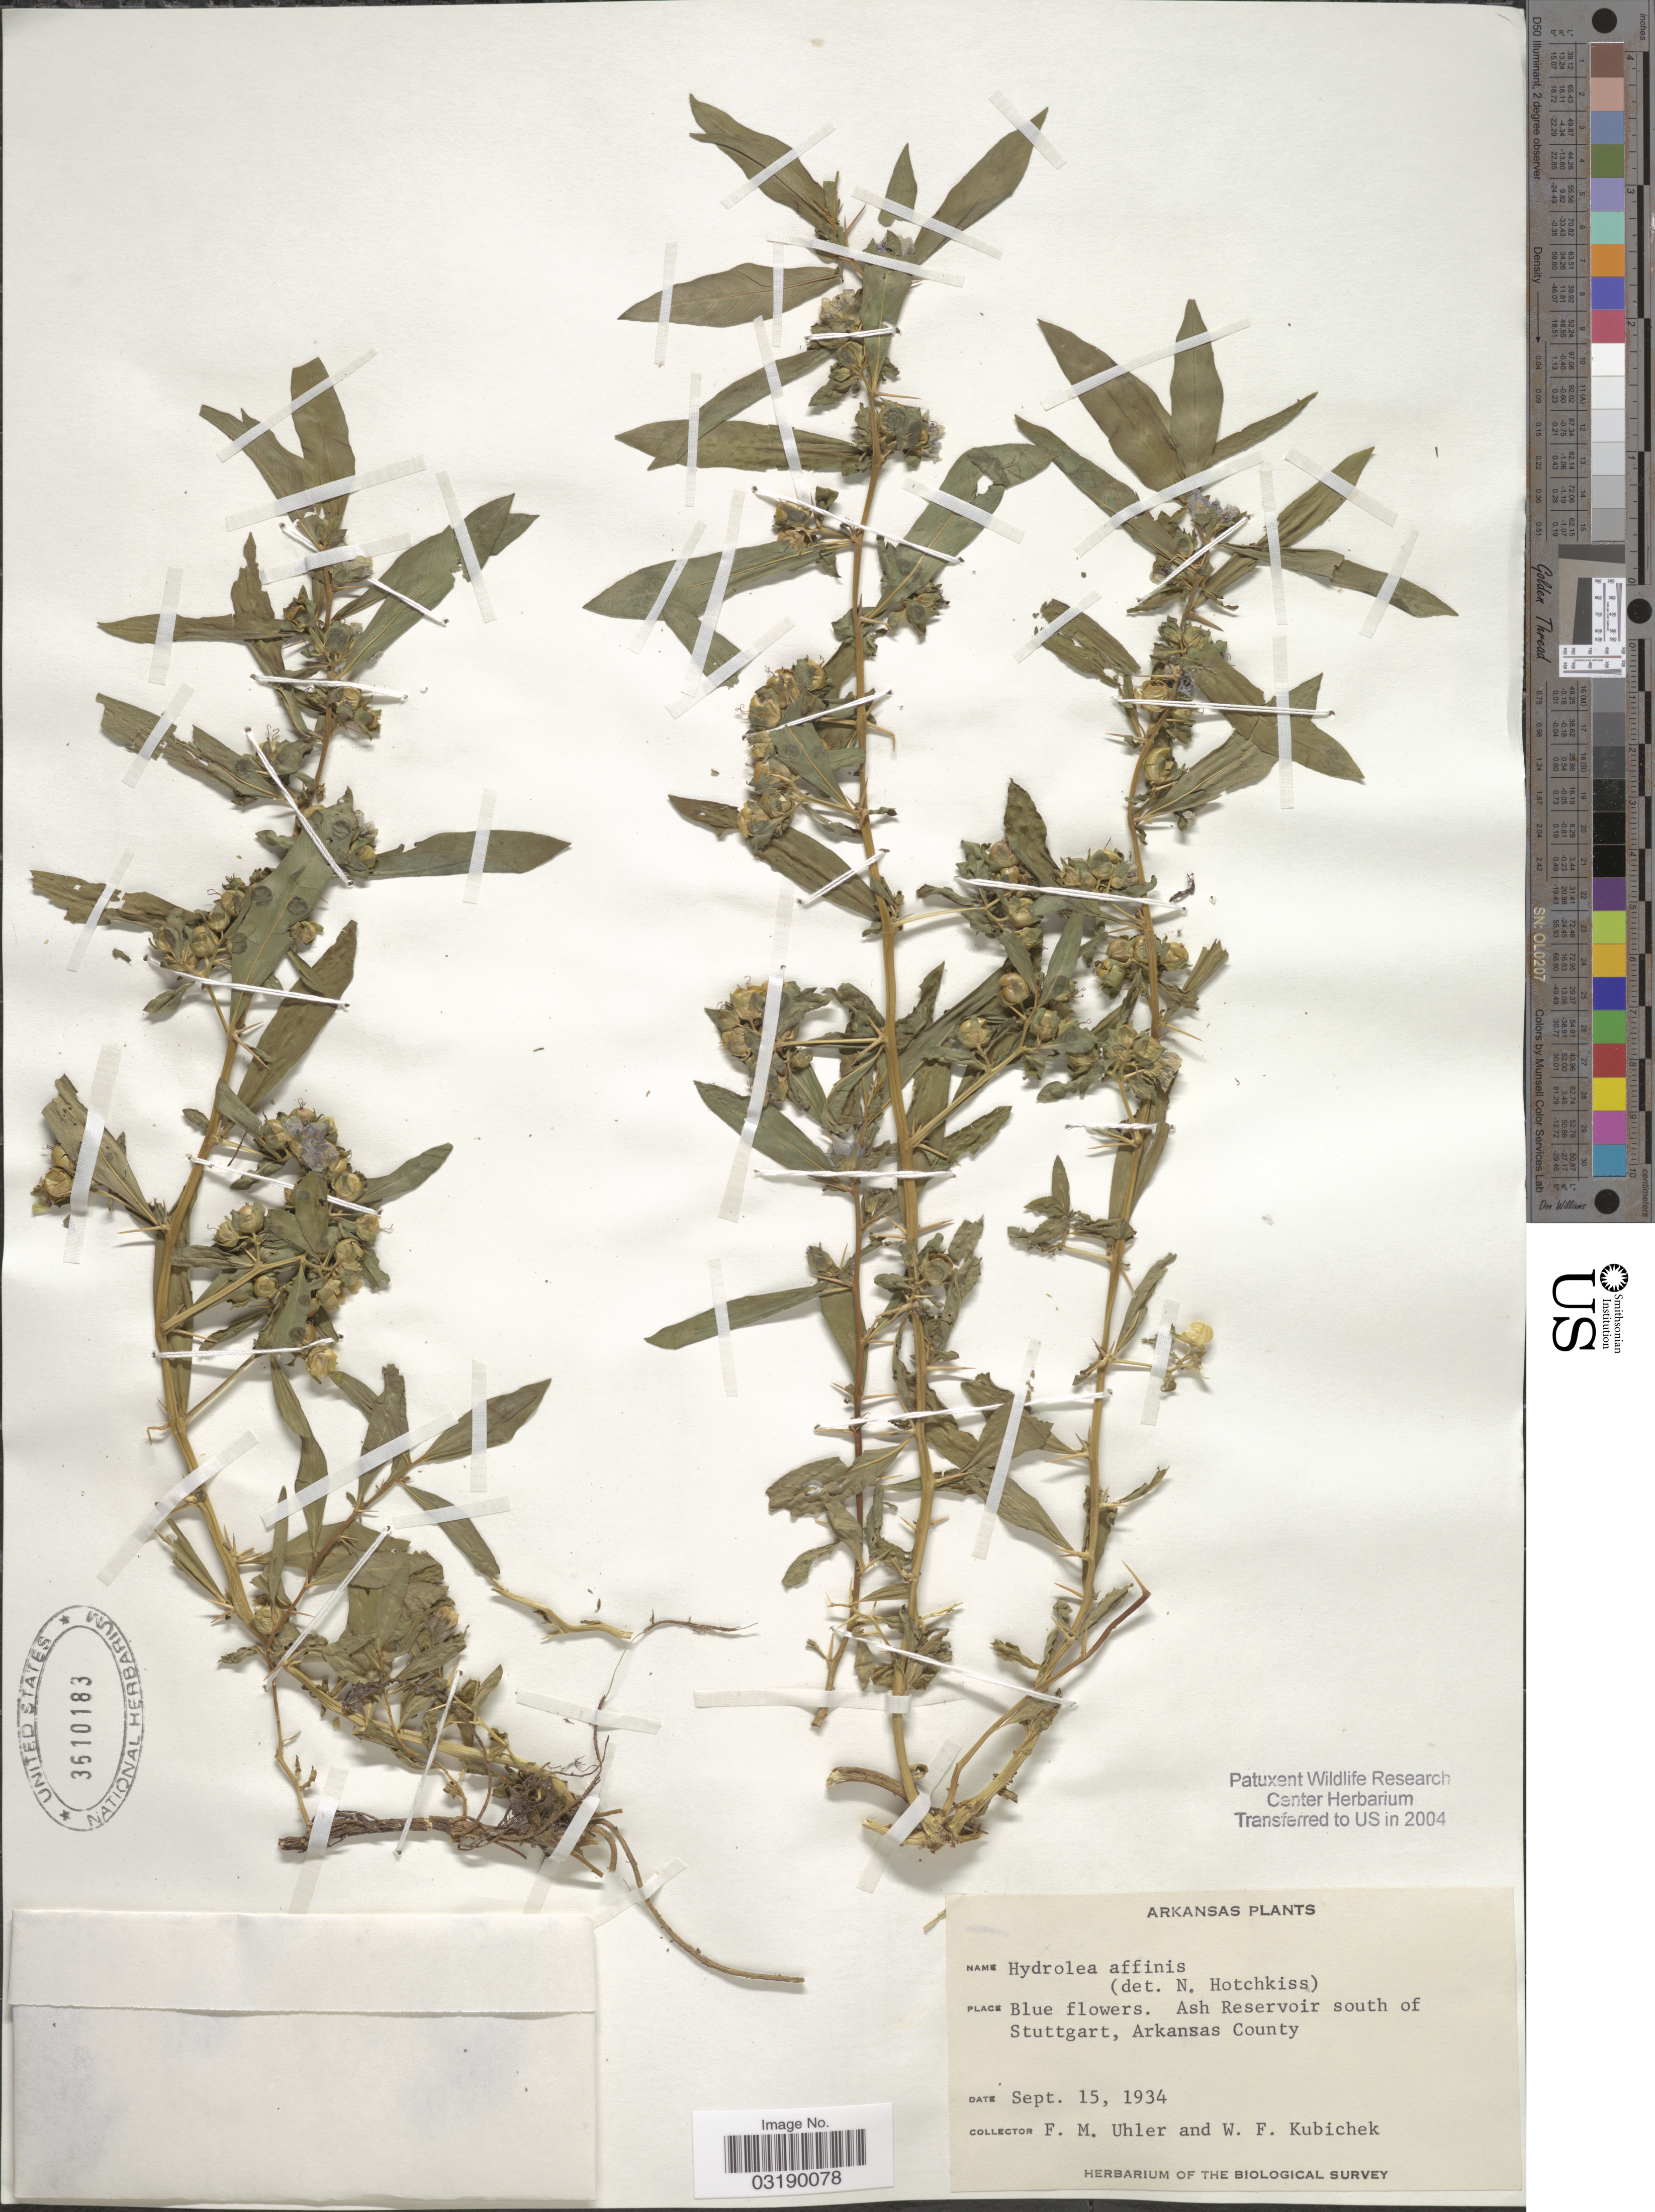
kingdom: Plantae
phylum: Tracheophyta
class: Magnoliopsida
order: Solanales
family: Hydroleaceae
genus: Hydrolea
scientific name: Hydrolea affinis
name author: A. Gray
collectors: F. M. Uhler & W. Kubichek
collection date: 1934-09-15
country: United States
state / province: Arkansas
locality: Ash Reservoir south of Stuttgart, Arkansas County.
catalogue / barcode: US 3610183